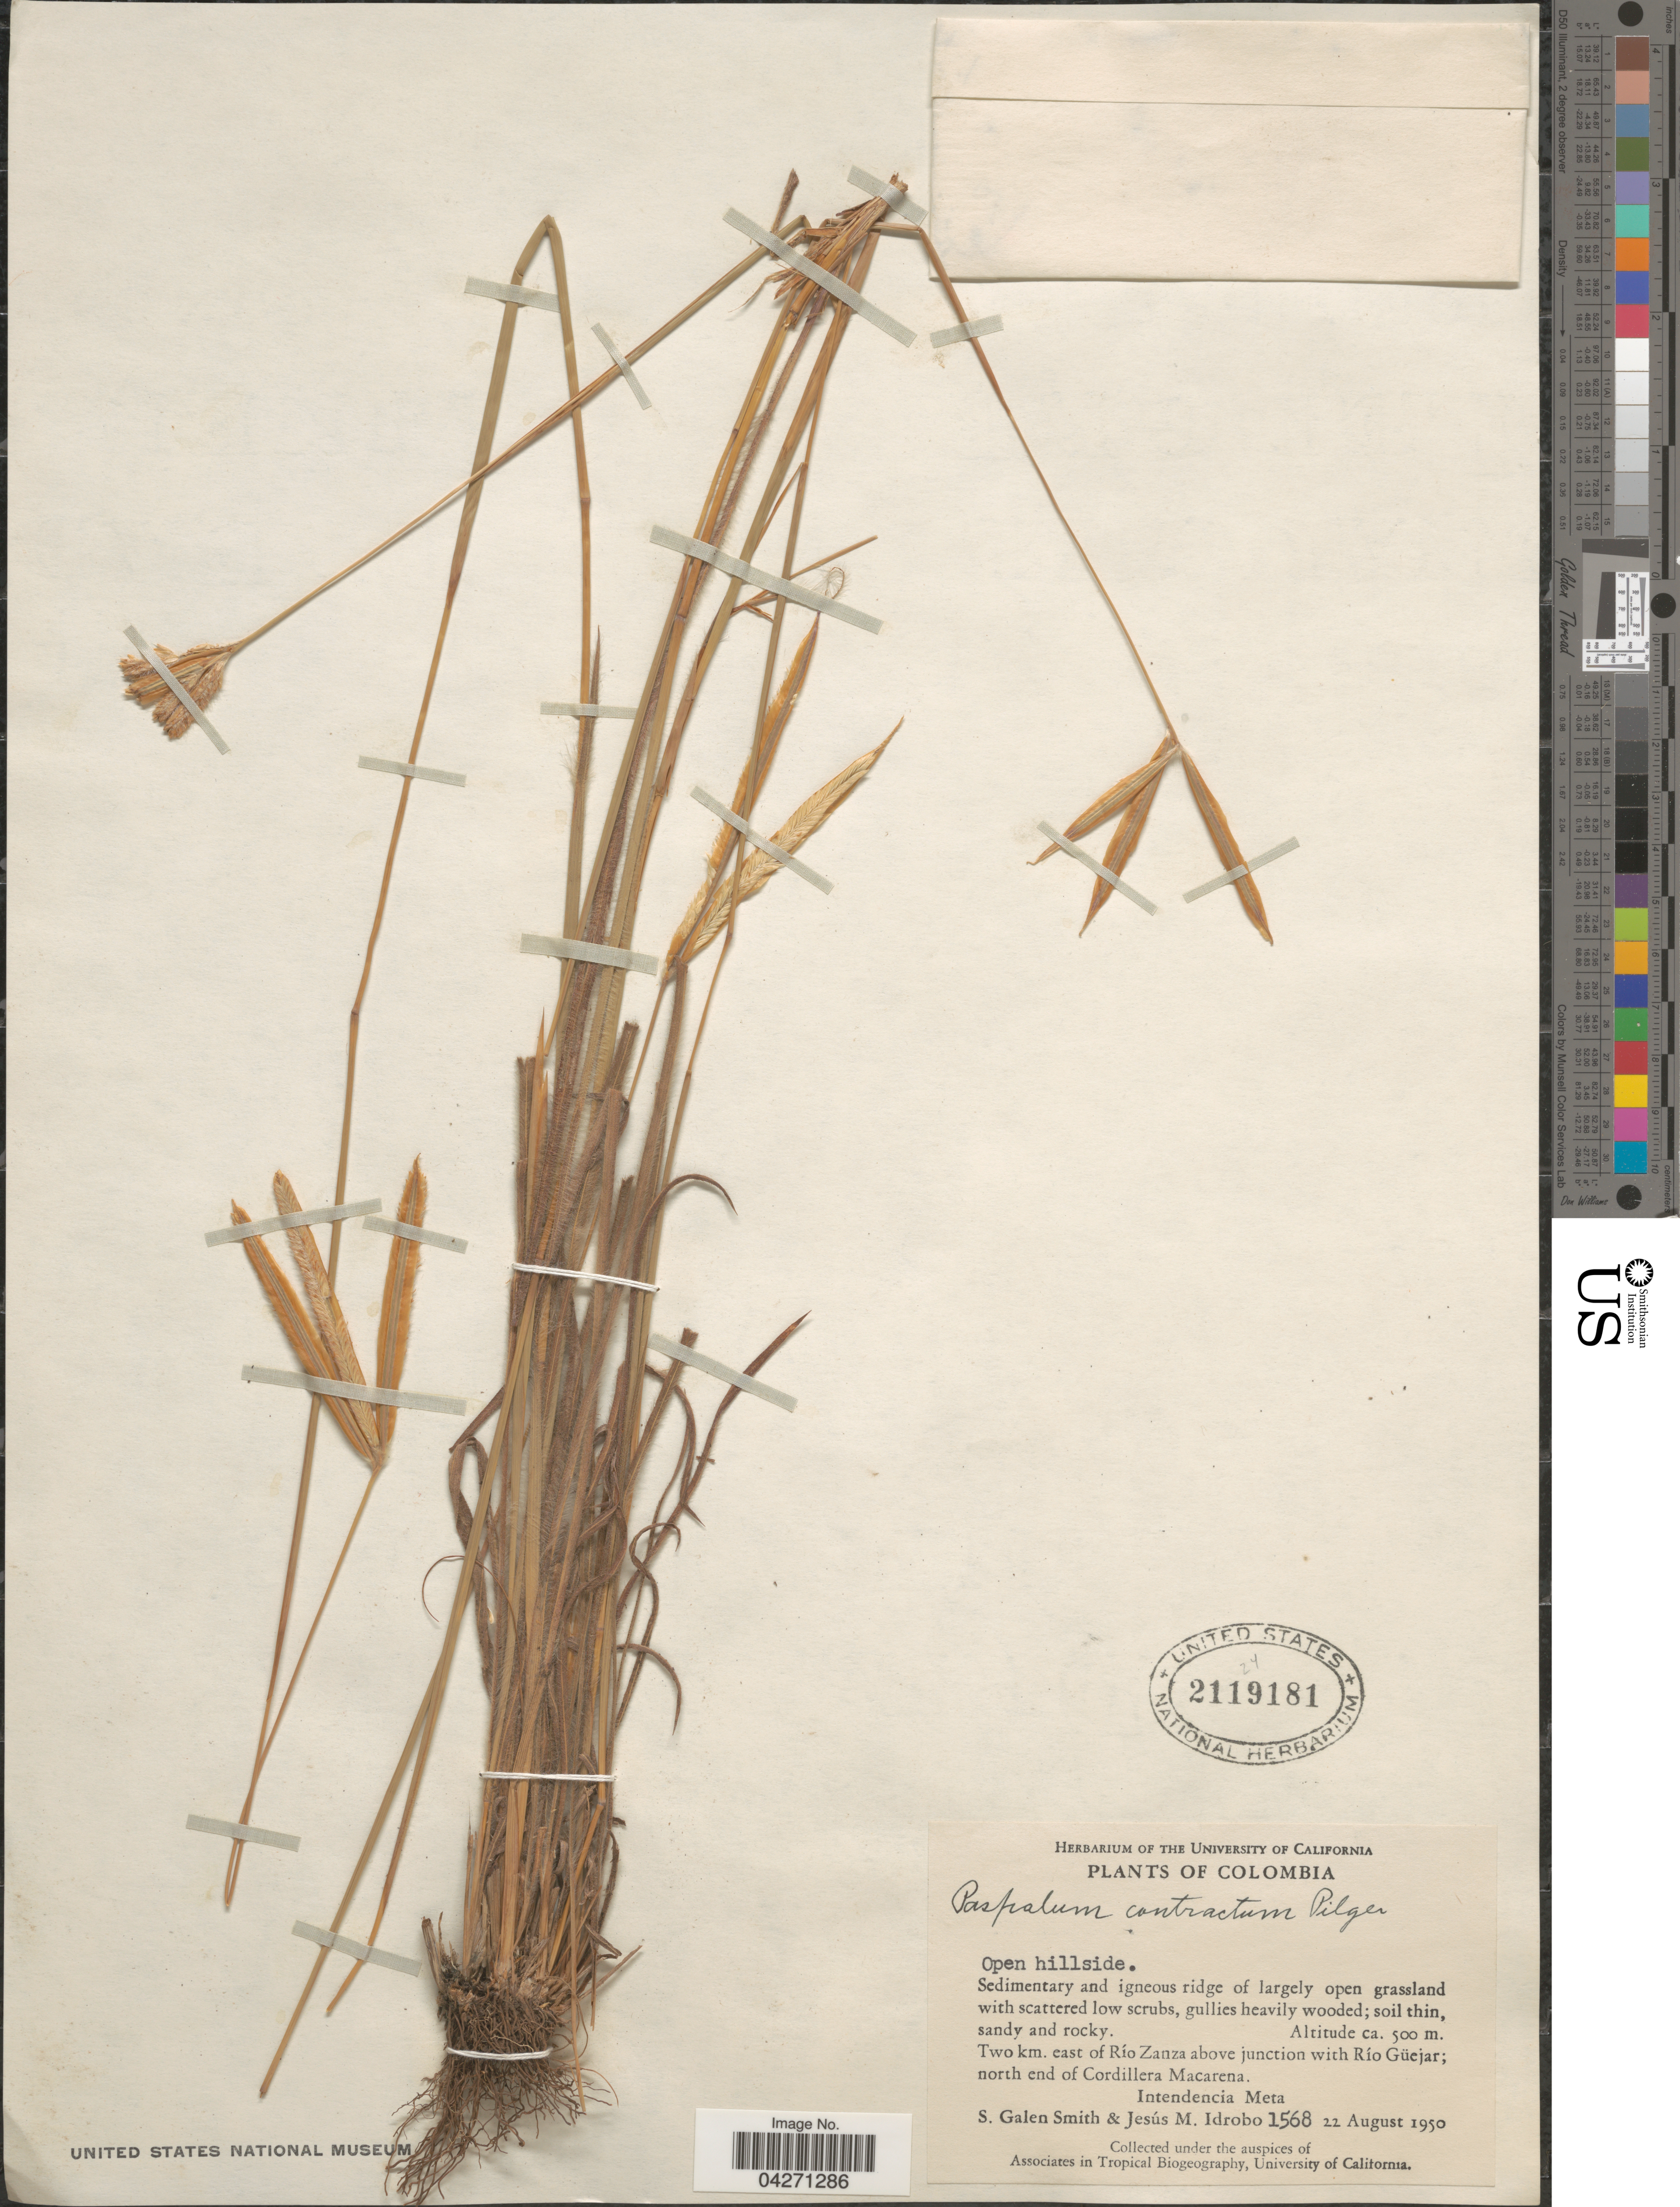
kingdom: Plantae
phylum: Tracheophyta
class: Liliopsida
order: Poales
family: Poaceae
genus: Paspalum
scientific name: Paspalum lanciflorum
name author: Trin.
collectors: S. G. Smith & J. M. Idrobo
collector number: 1568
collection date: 1950-08-22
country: Colombia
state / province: Meta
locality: Two km. east of Río Zanza above junction with Río Güejar; north end of Cordillera Macarena. Intendencia Meta.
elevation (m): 500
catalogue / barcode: US 2119181